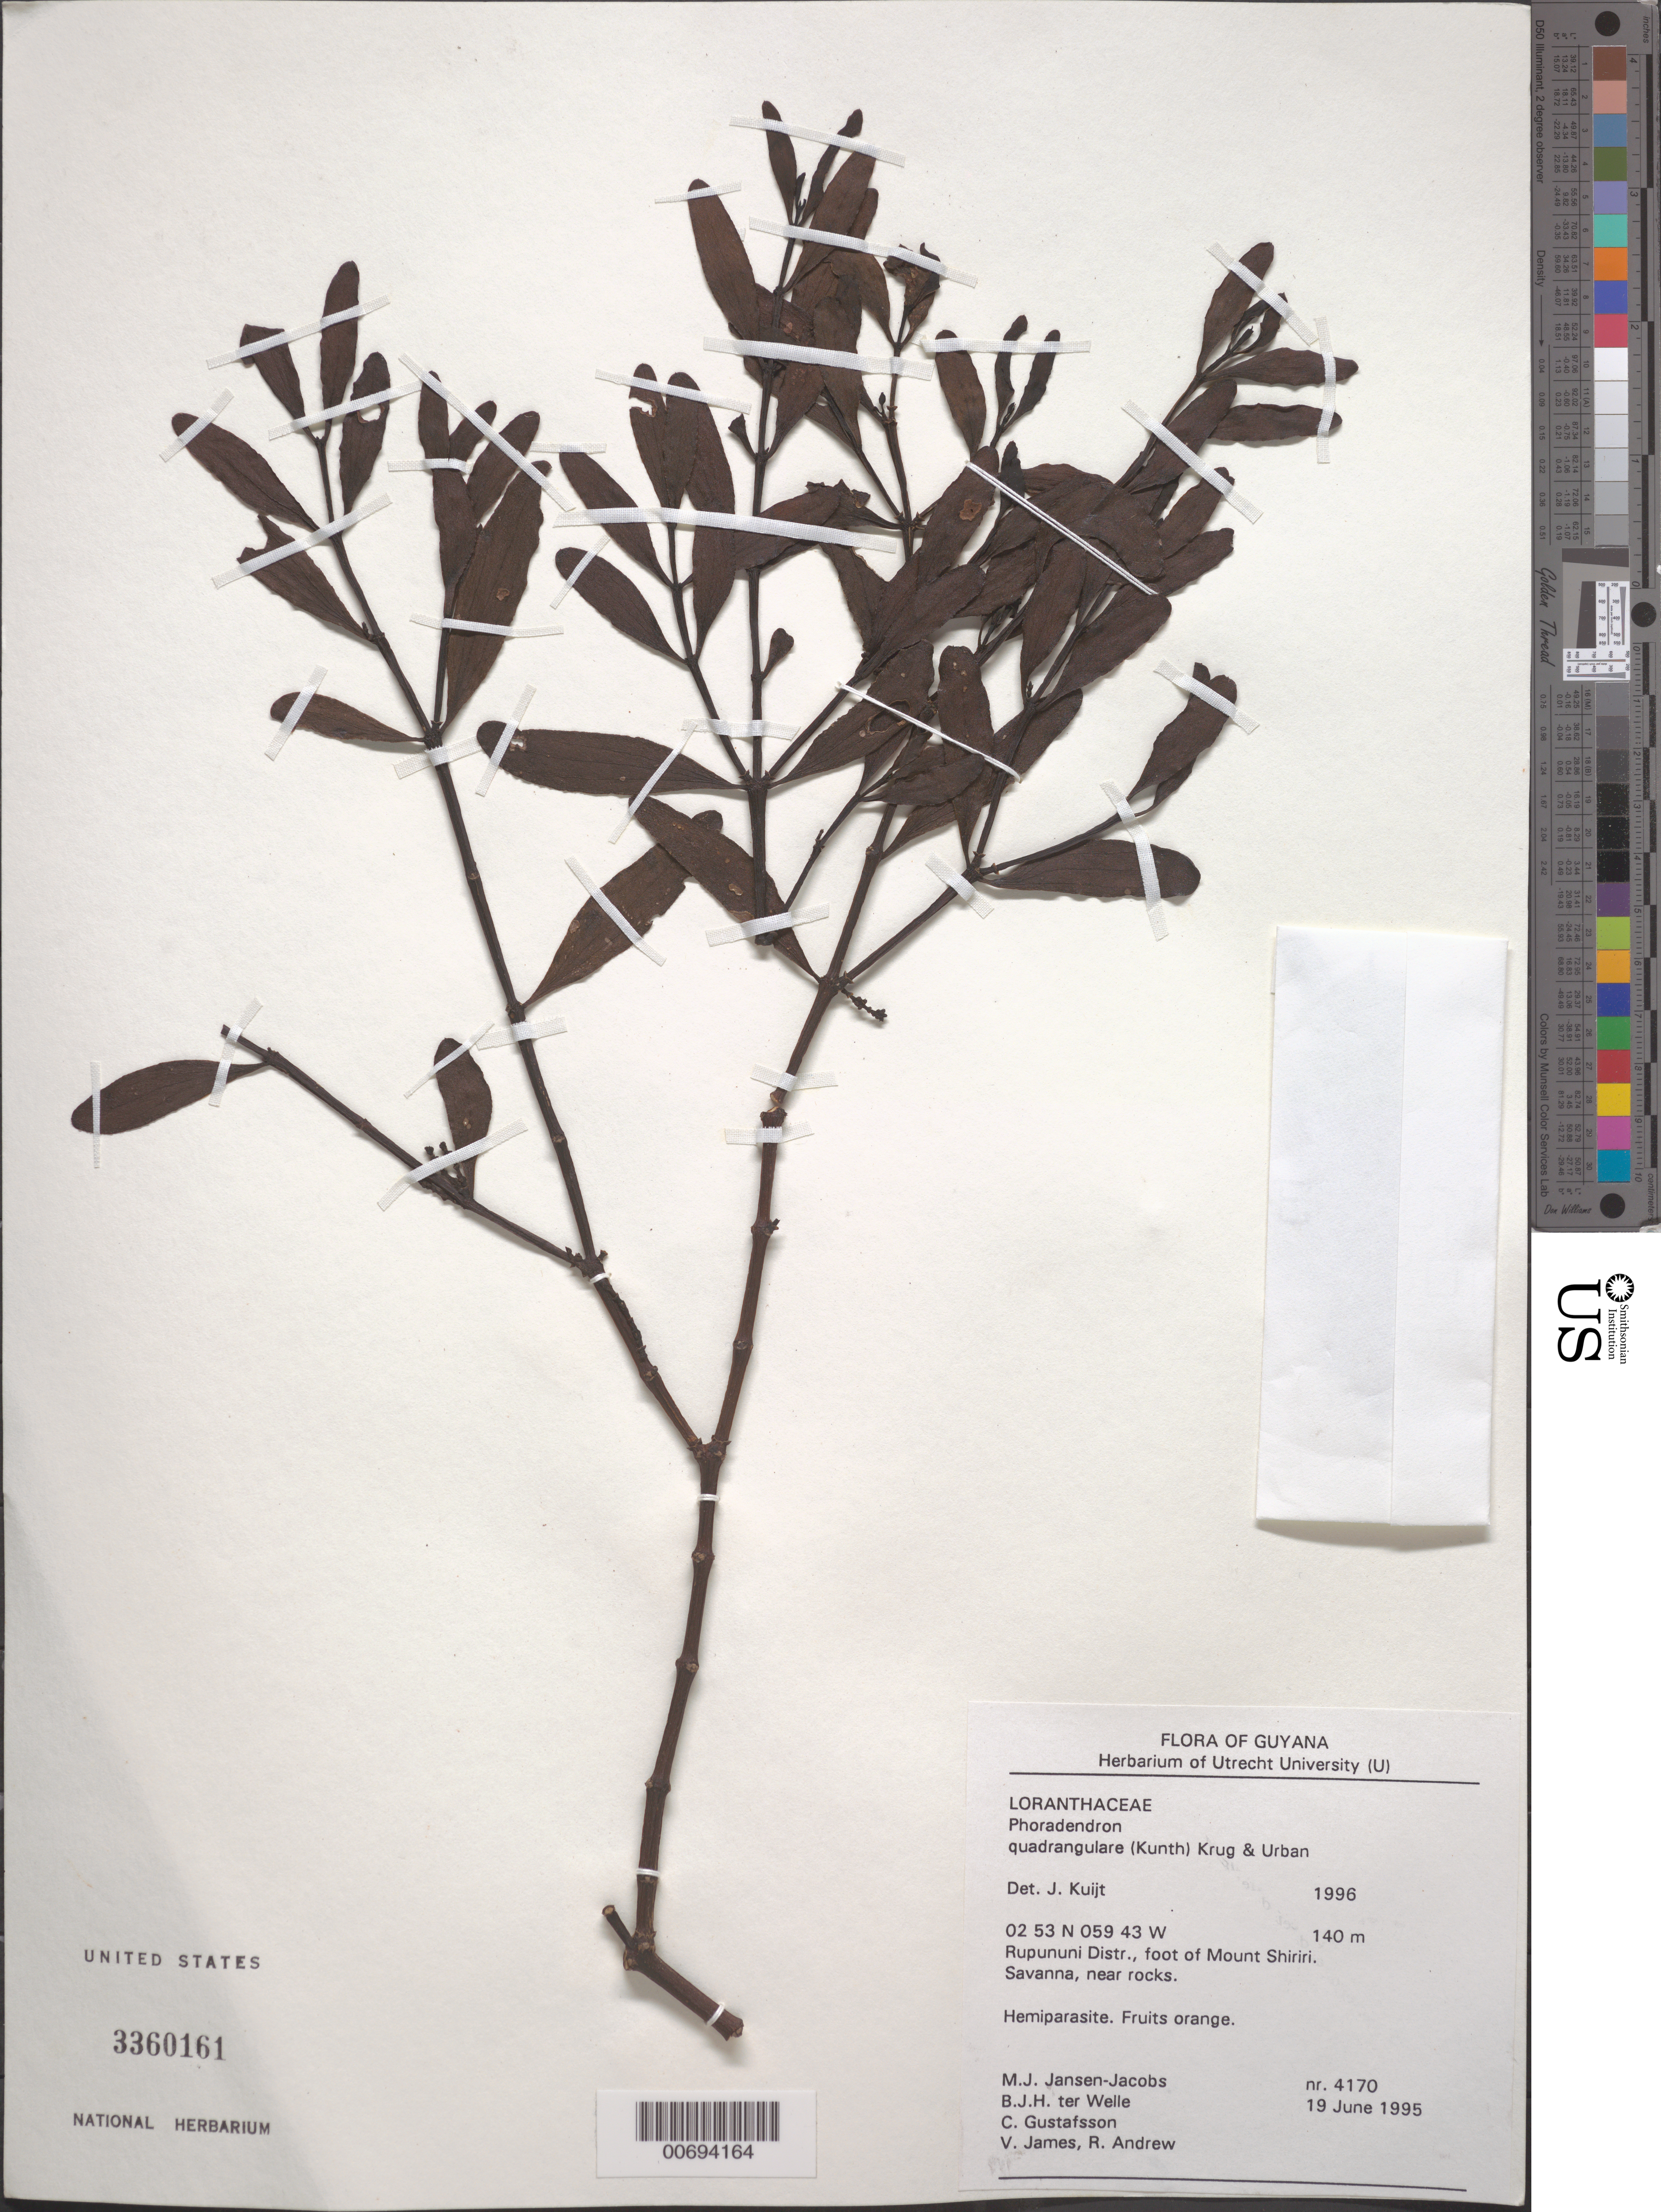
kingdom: Plantae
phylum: Tracheophyta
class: Magnoliopsida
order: Santalales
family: Viscaceae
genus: Phoradendron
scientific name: Phoradendron quadrangulare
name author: (Kunth) Griseb.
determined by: Kuijt, Job, (CANADA)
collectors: M. J. Jansen-Jacobs, B. Welle, C. G. Gustafsson, V. James & R. Andrew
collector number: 4170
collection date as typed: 19-Jun-95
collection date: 1995-06-19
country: Guyana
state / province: U. Takutu-U. Essequibo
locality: Mount Shiriri, at foot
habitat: Savanna, near rocks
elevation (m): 140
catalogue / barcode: US 3360161